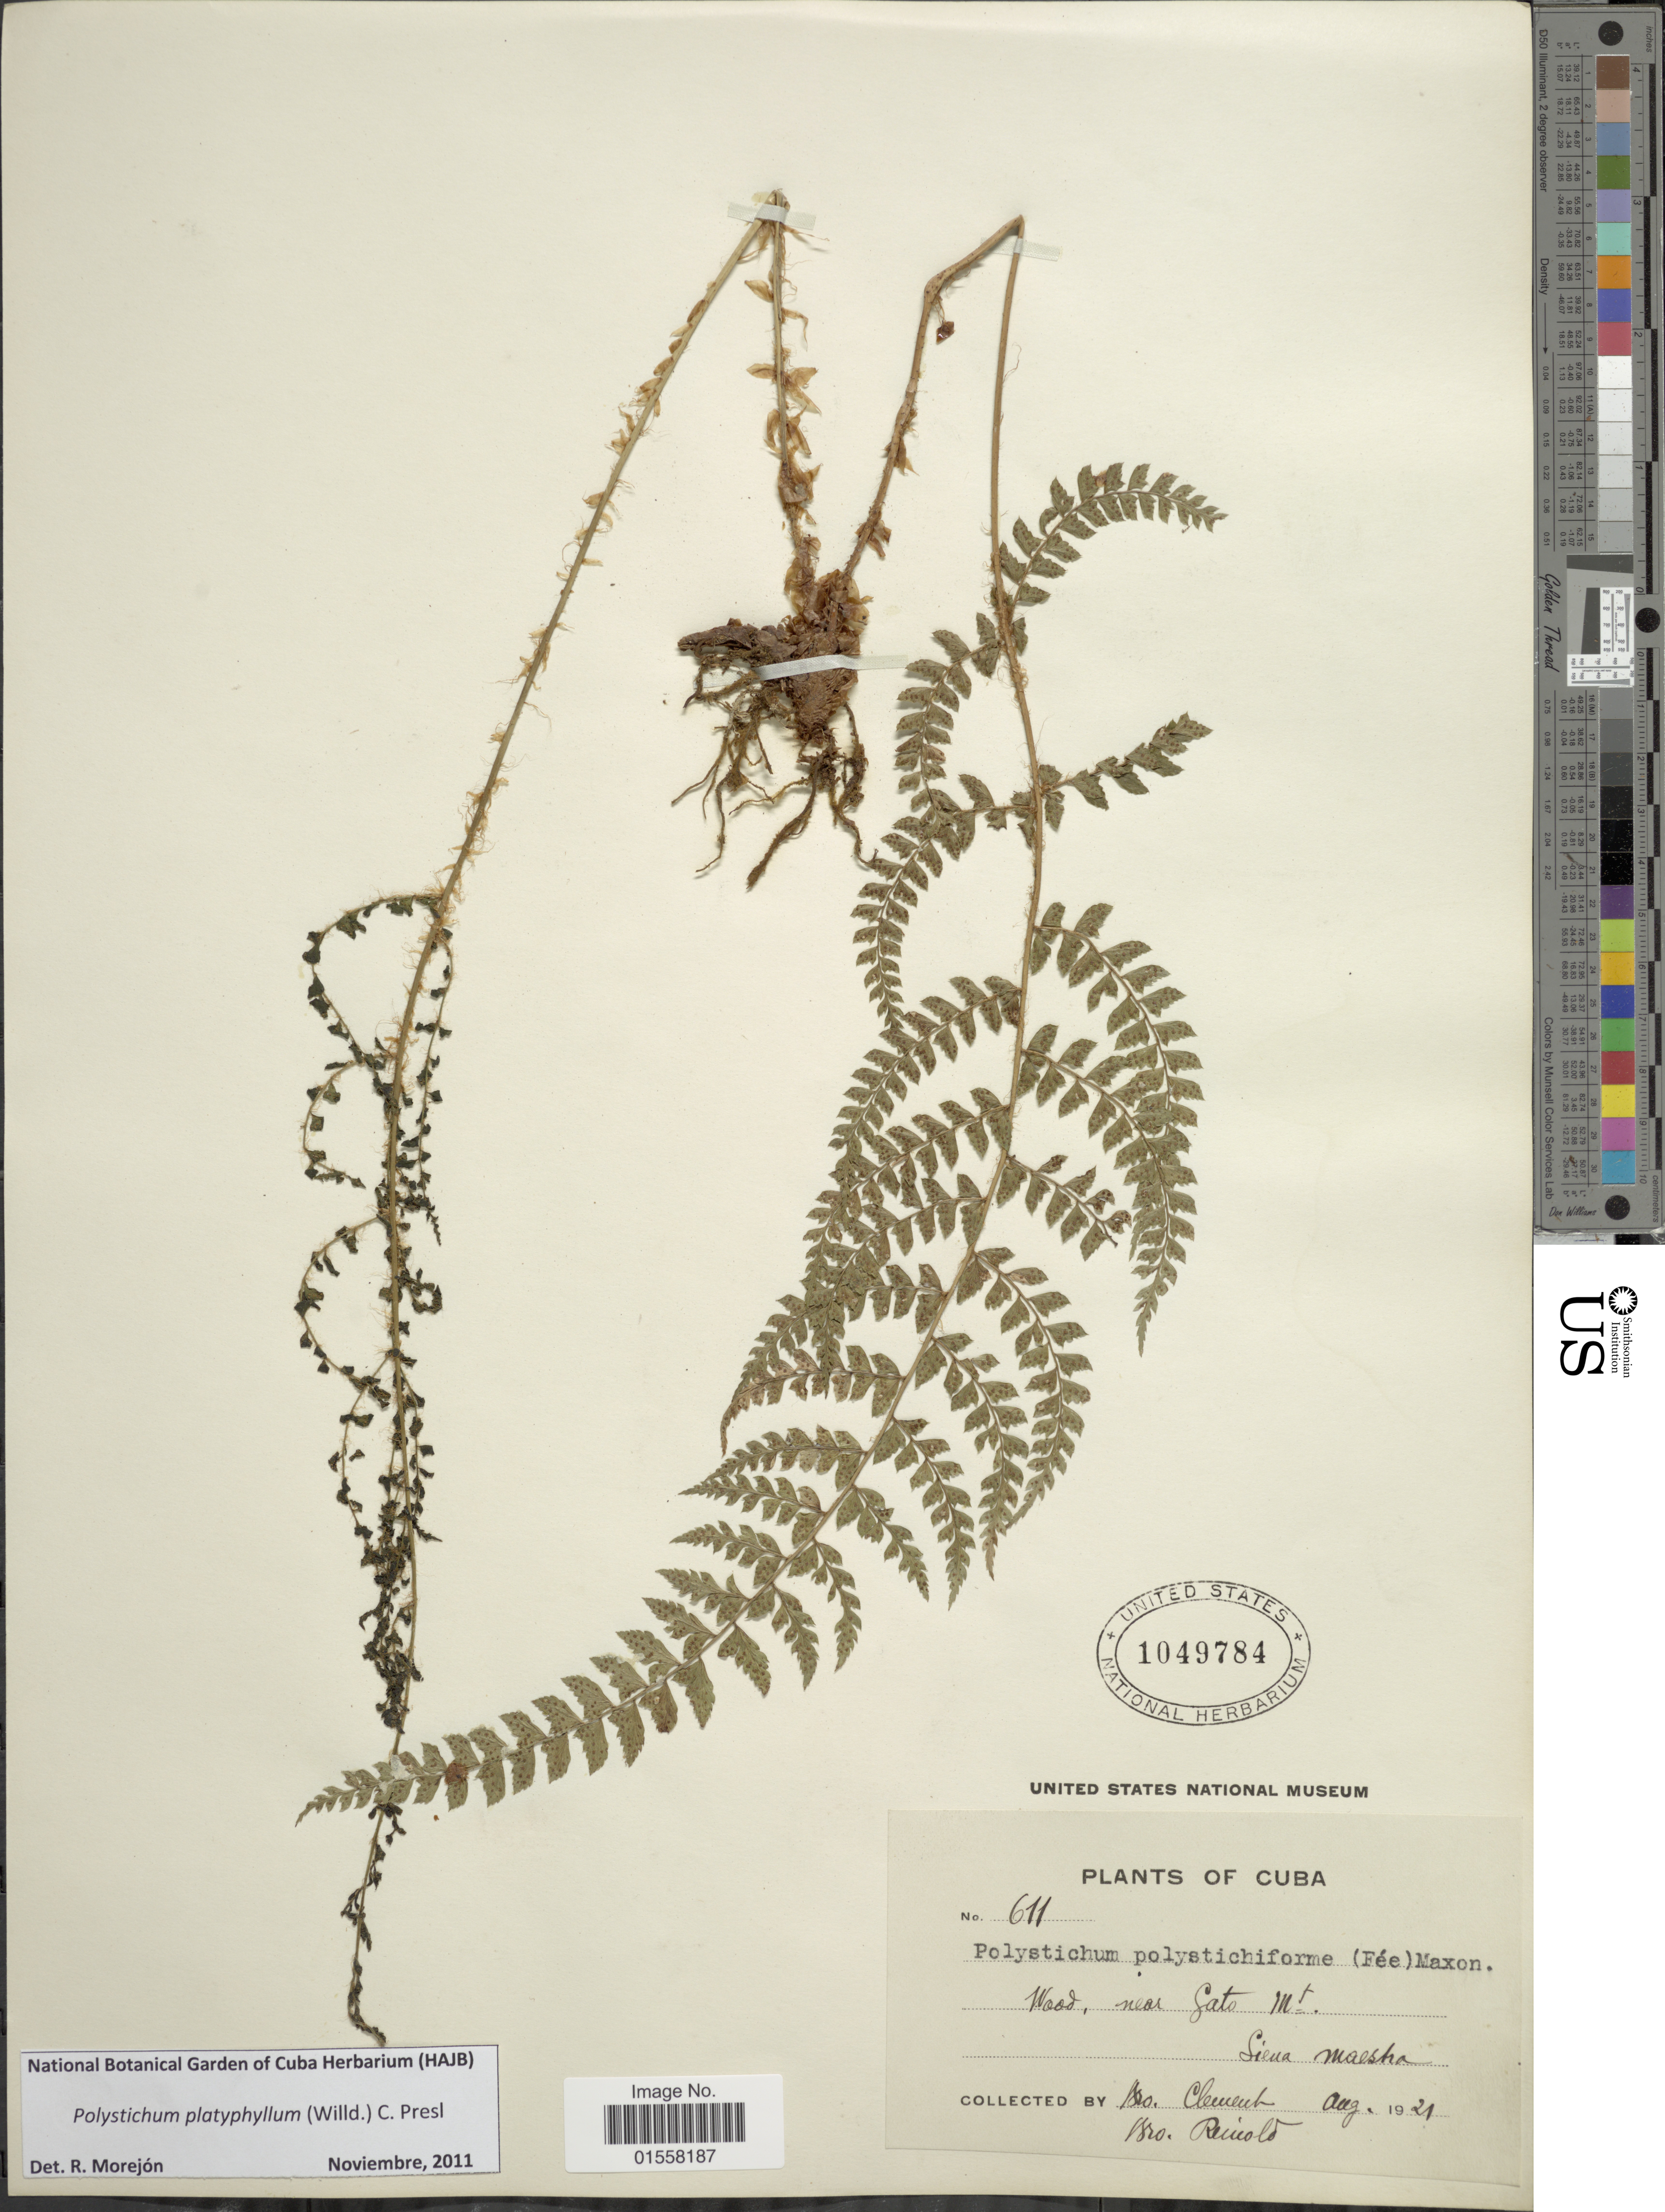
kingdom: Plantae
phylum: Tracheophyta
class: Polypodiopsida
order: Polypodiales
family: Dryopteridaceae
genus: Polystichum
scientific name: Polystichum platyphyllum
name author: (Willd.) C. Presl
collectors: B. Clement & Reinold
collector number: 611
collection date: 1921-08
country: Cuba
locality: Cuba, Wood, near Gato Mt. Sierra Maestra.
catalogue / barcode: US 1049784